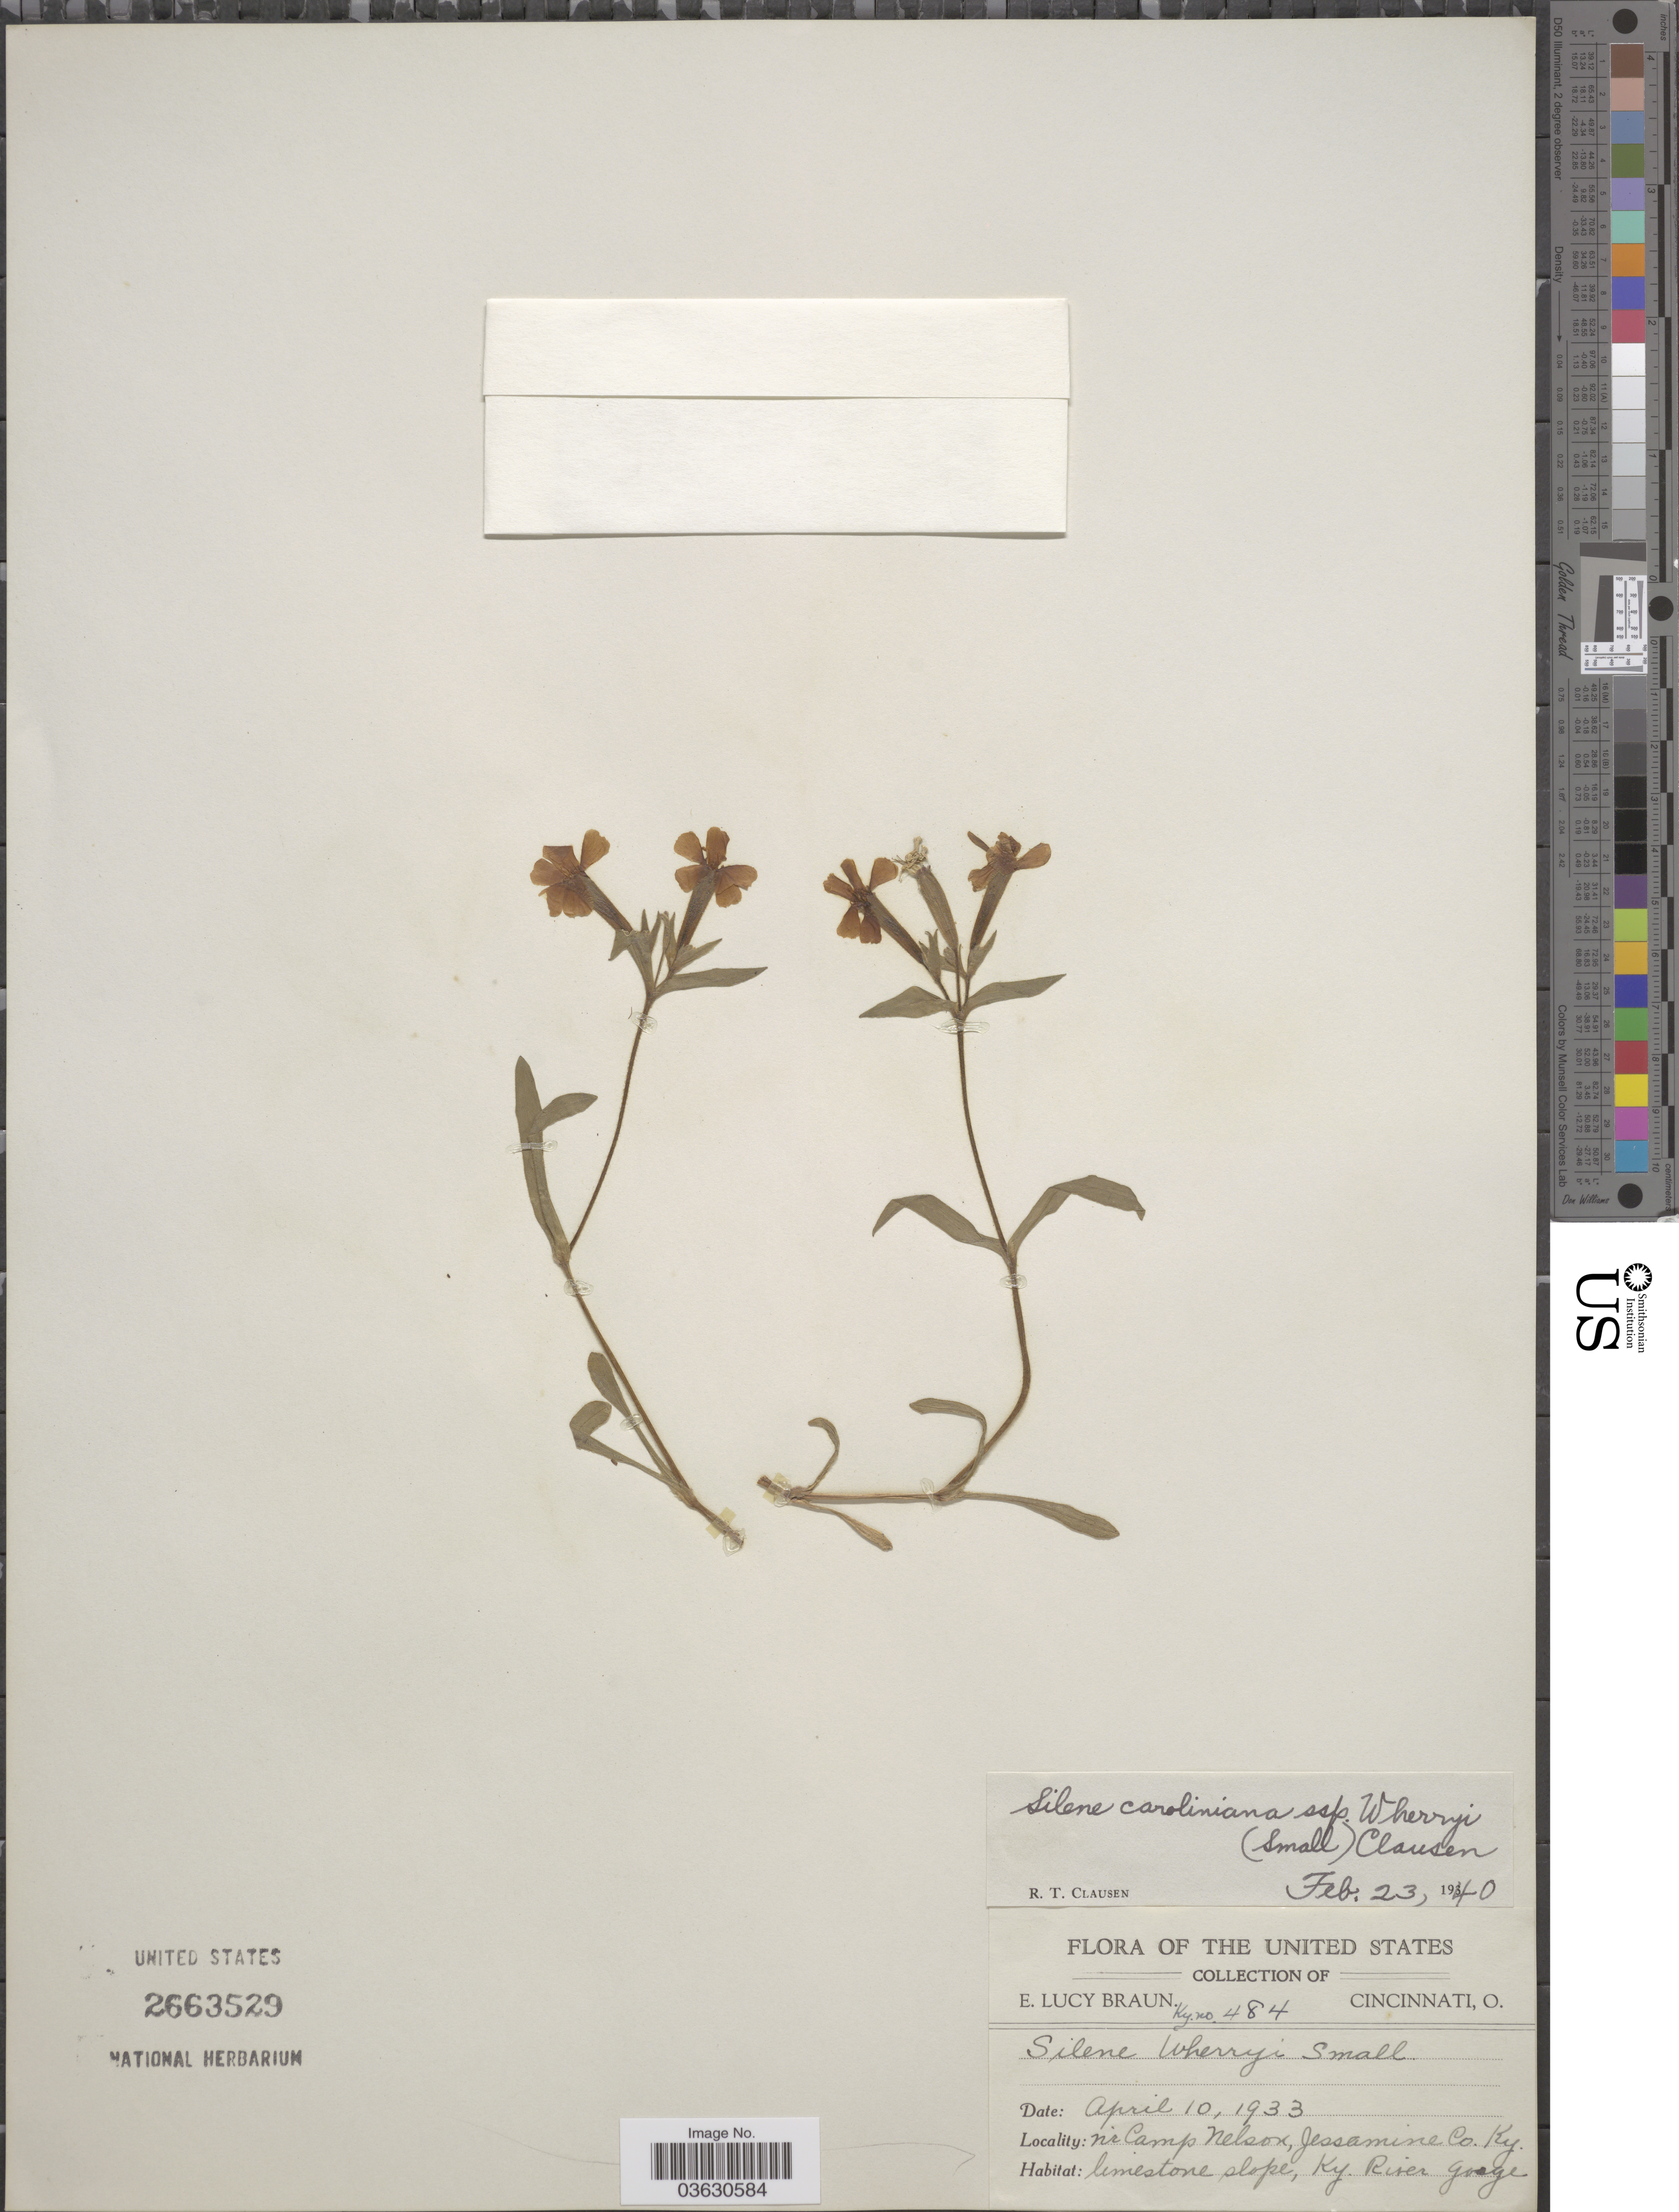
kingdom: Plantae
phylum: Tracheophyta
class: Magnoliopsida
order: Caryophyllales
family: Caryophyllaceae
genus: Silene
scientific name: Silene caroliniana subsp. wherryi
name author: Walter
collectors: E. L. Braun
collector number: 484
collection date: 1933-04-10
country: United States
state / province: Kentucky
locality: Nr Camp Nelson, Jessamine Co. River Gorge.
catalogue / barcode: US 2663529